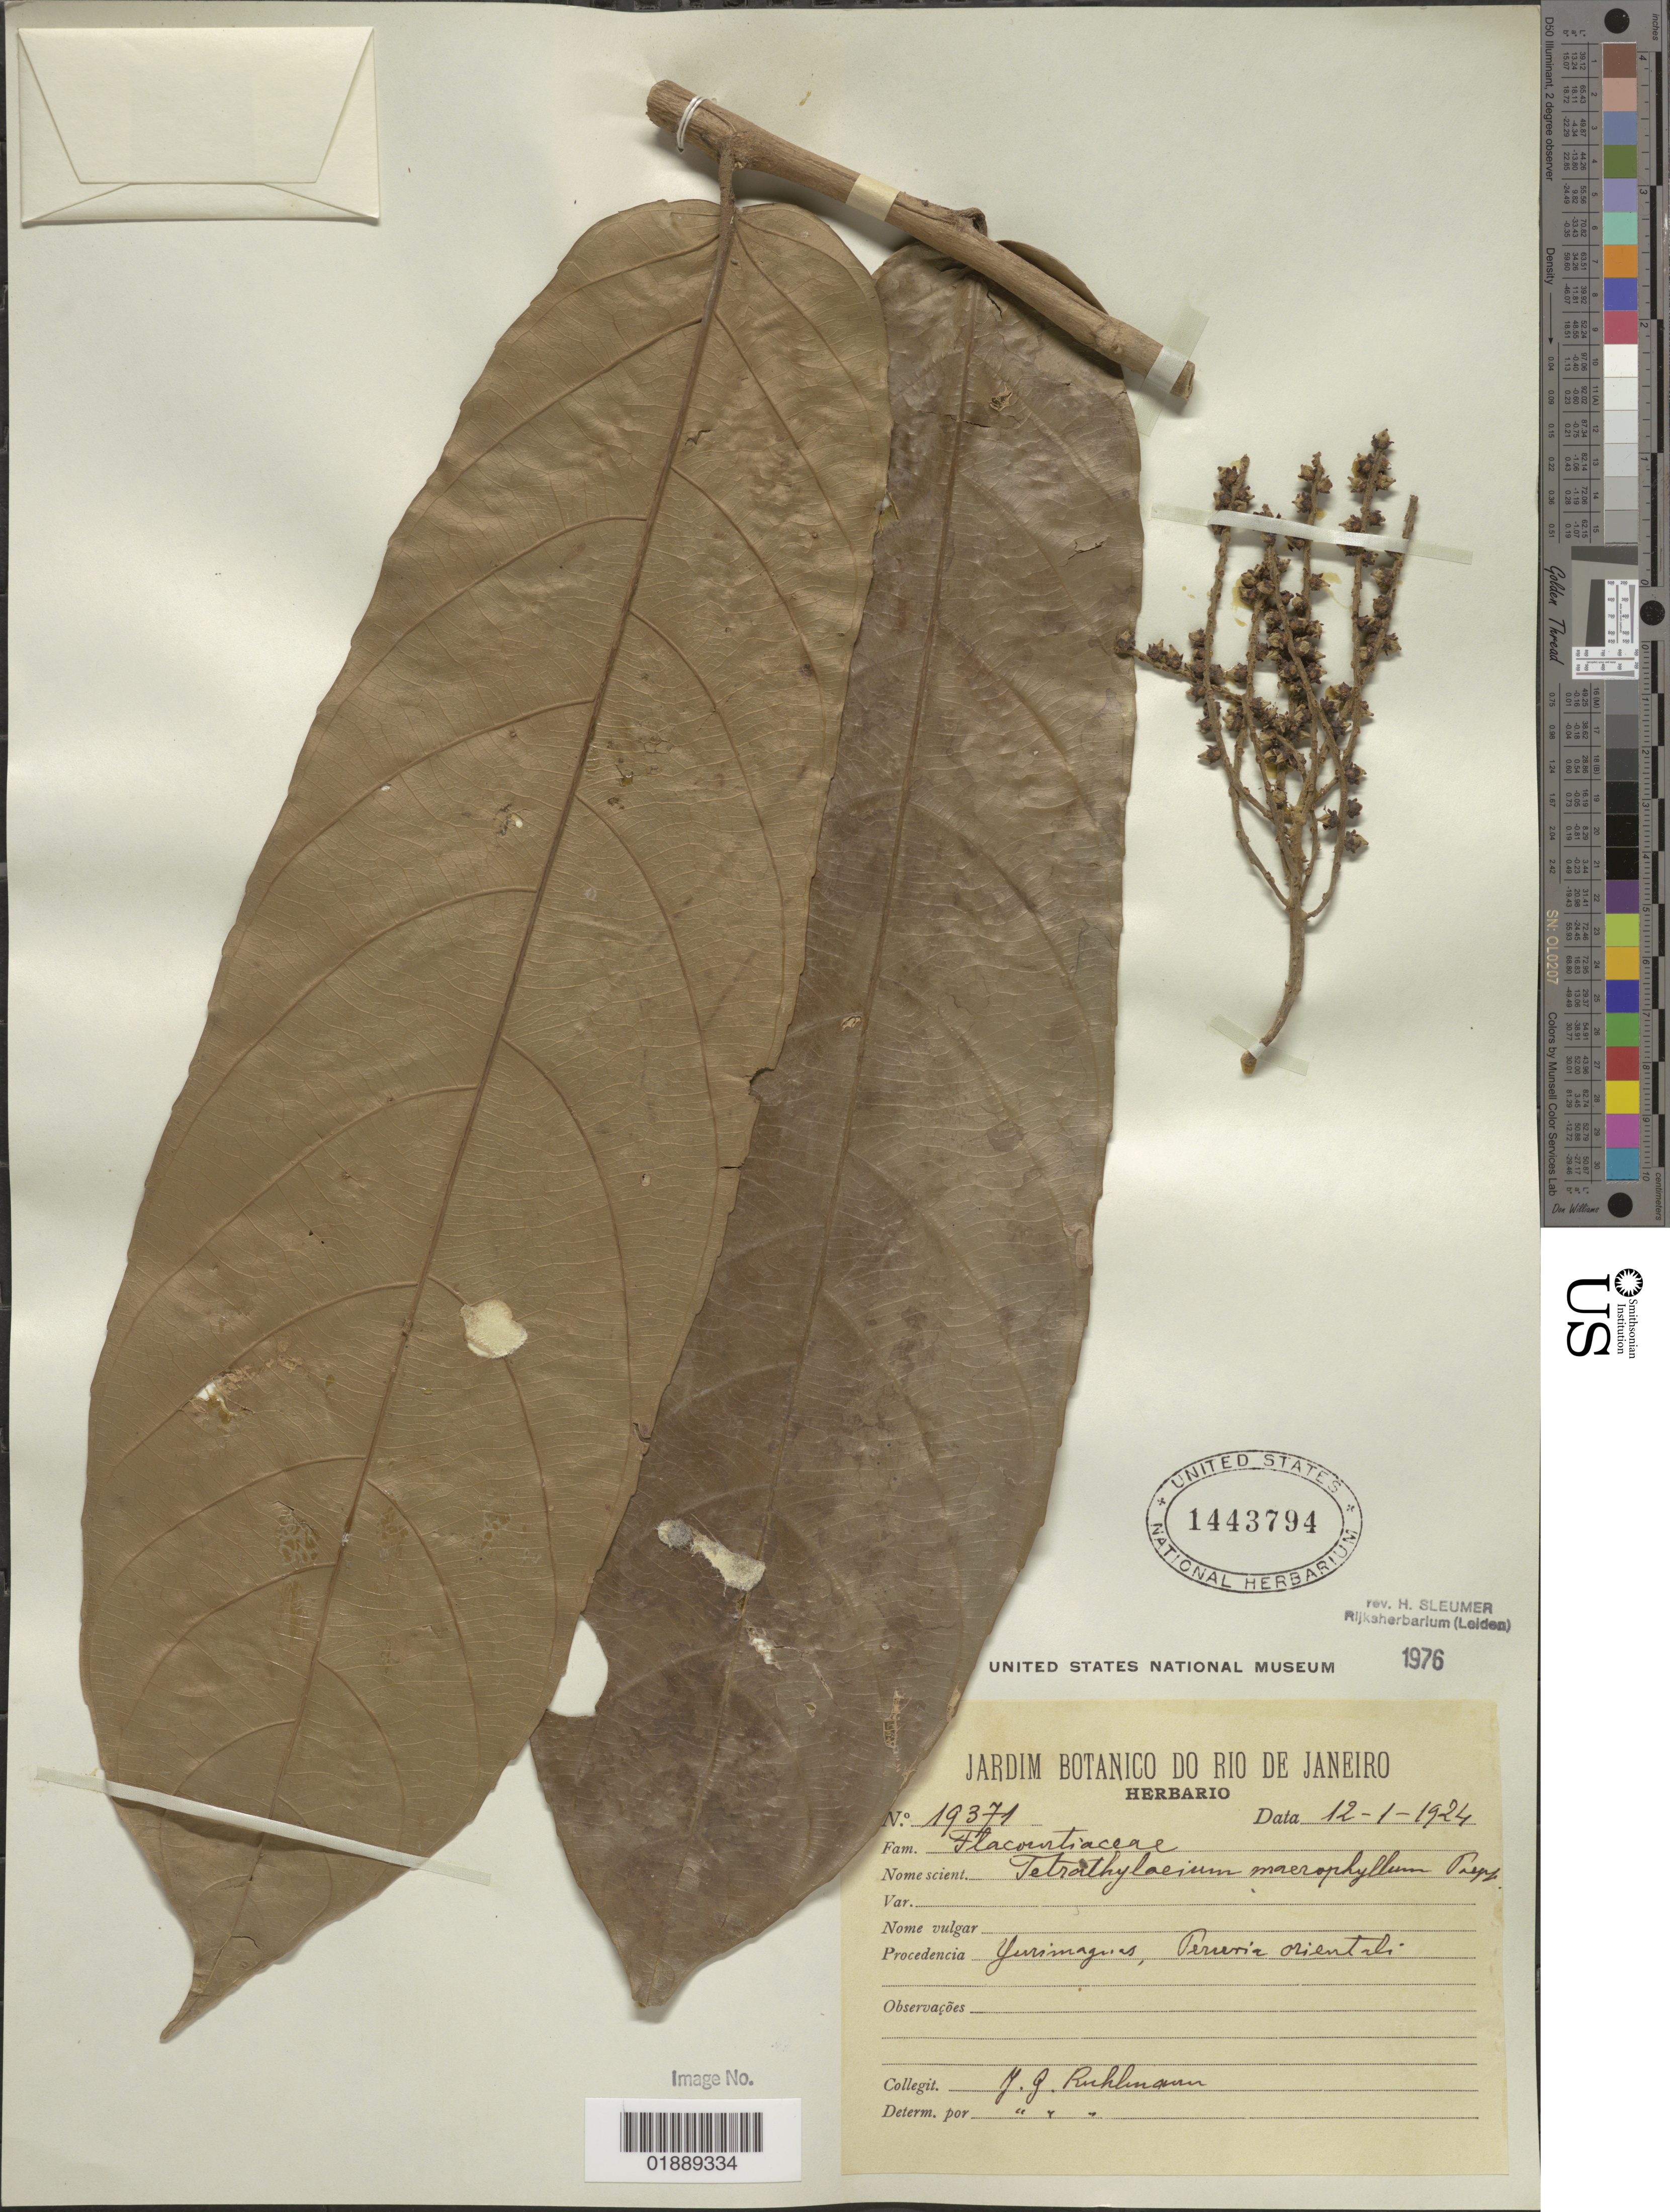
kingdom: Plantae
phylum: Tracheophyta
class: Magnoliopsida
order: Malpighiales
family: Salicaceae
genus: Tetrathylacium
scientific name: Tetrathylacium macrophyllum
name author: Poepp.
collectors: J. G. Kuhlmann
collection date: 1924-01-12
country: Peru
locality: Yurimaguas